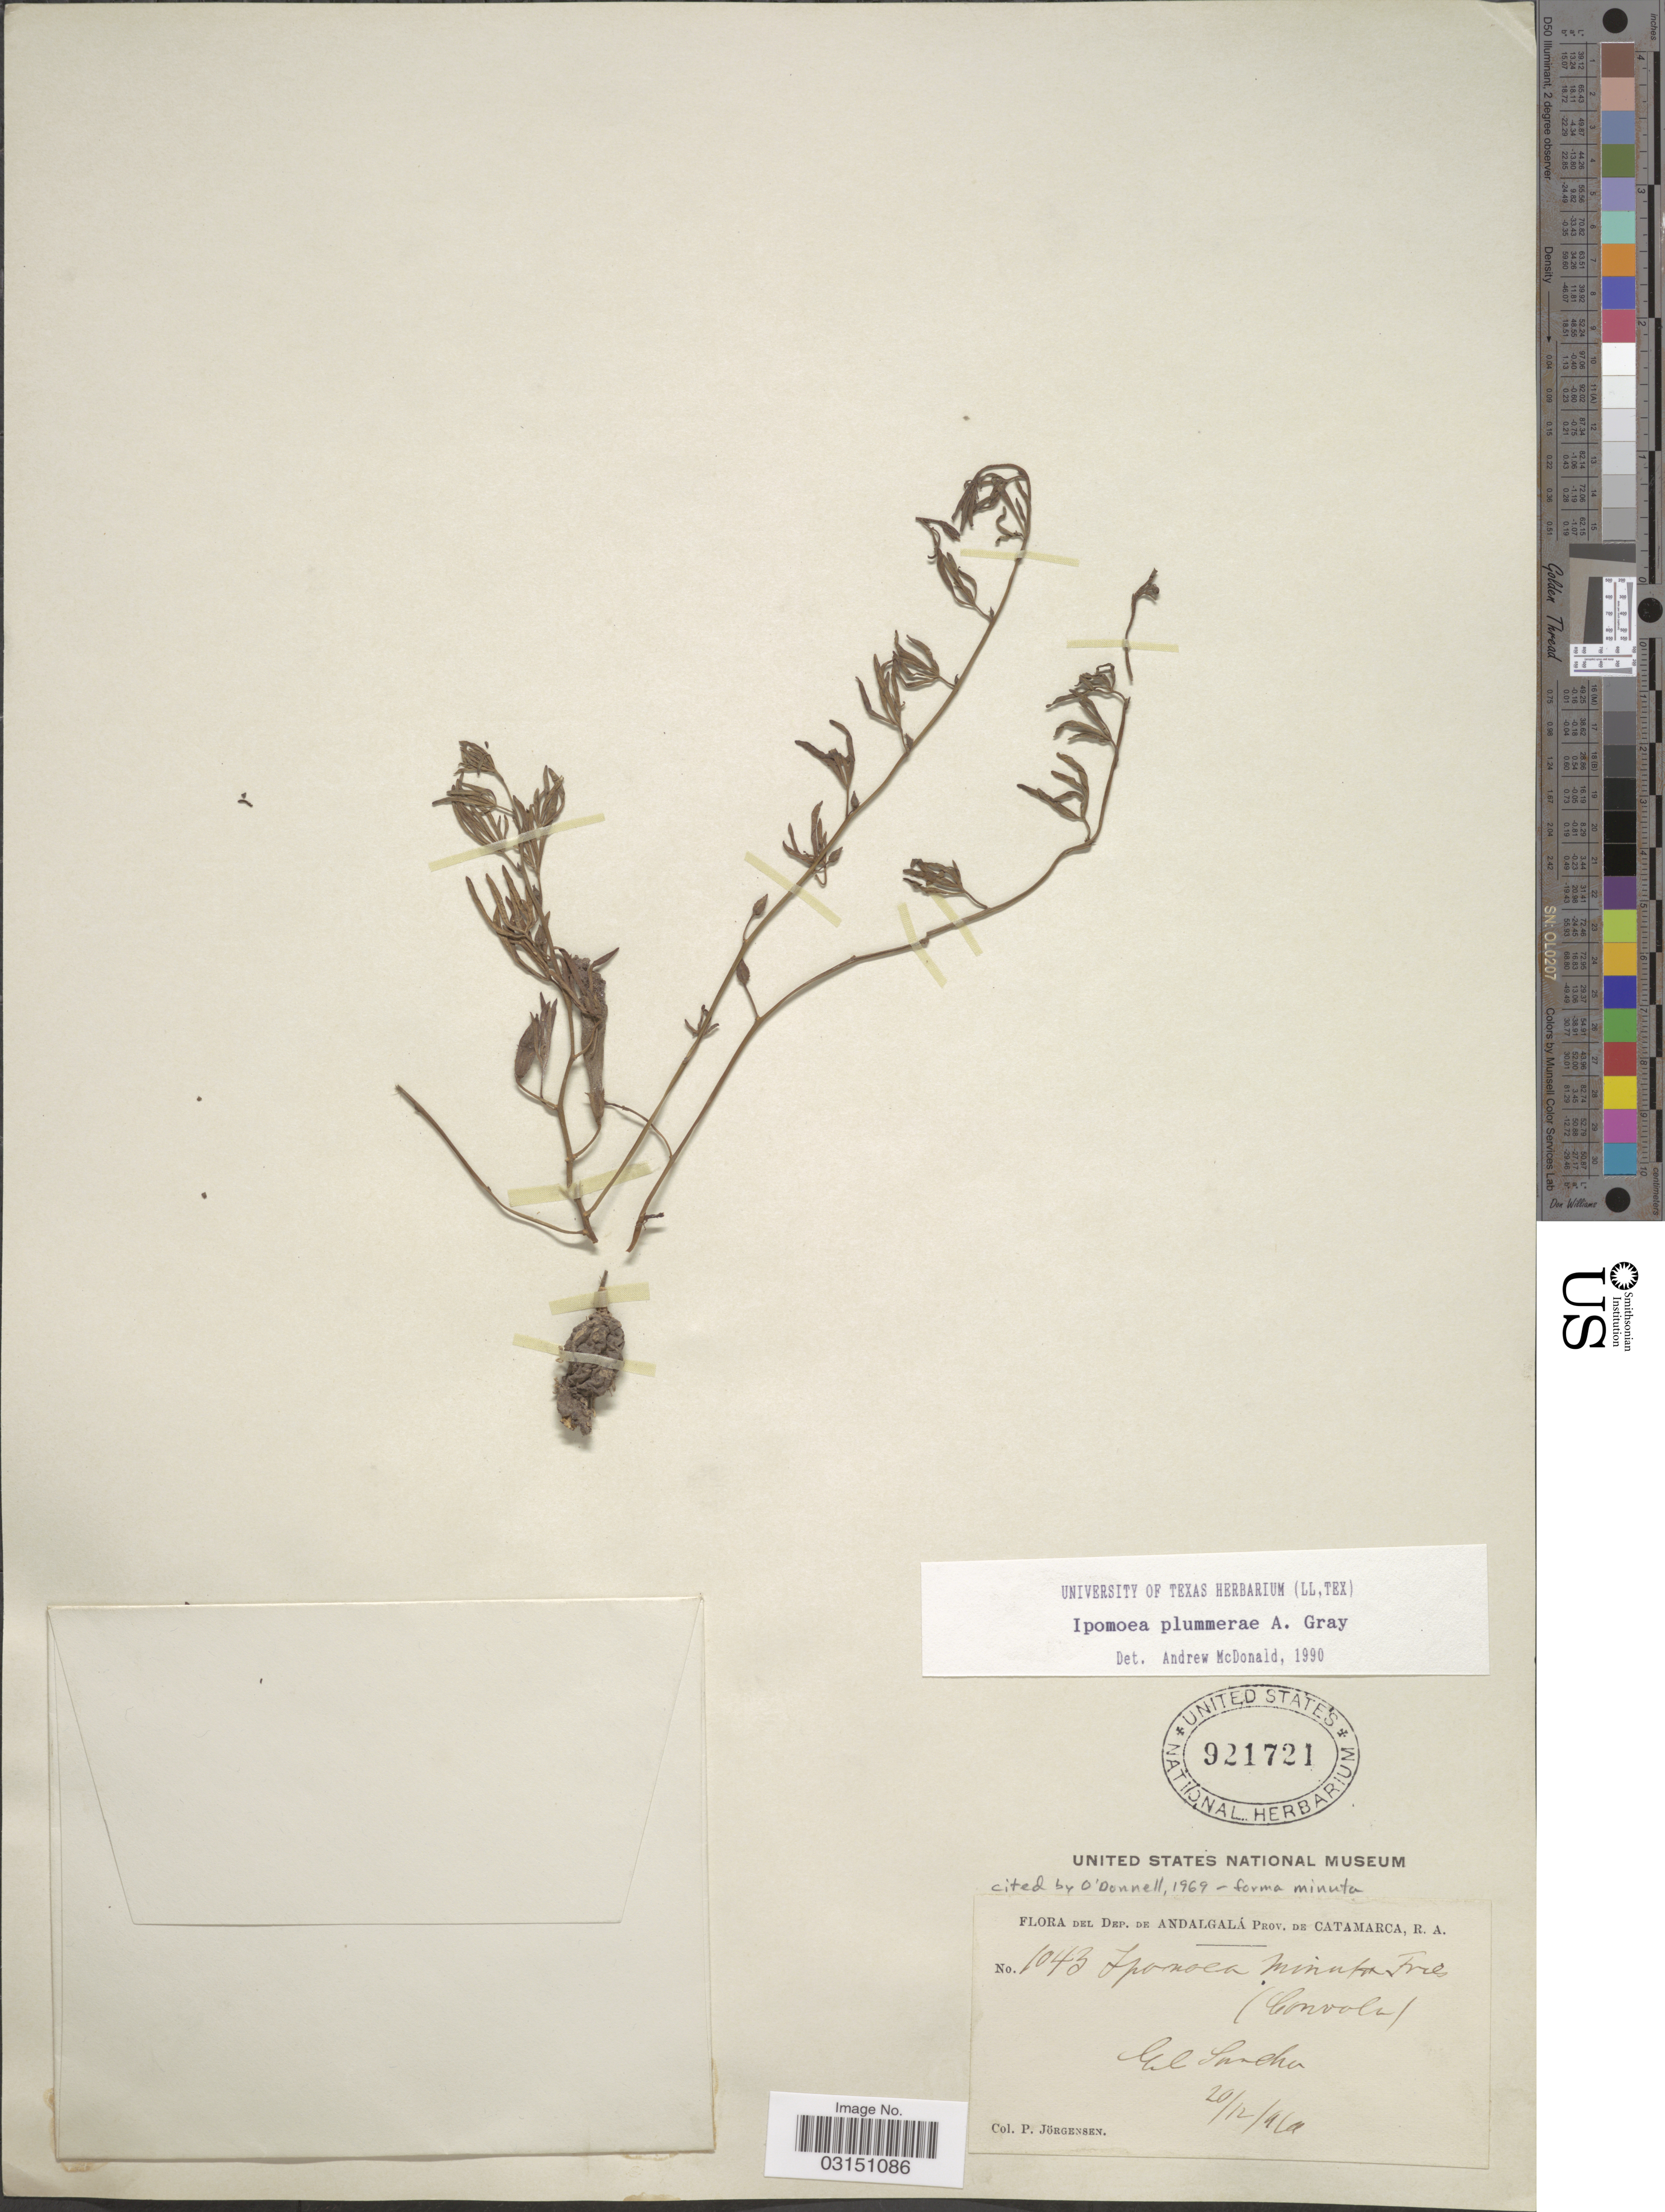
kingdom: Plantae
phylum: Tracheophyta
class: Magnoliopsida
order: Solanales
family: Convolvulaceae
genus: Ipomoea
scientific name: Ipomoea plummerae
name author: A. Gray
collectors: P. Jörgensen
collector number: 1043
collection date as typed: Transcribed d/m/y: 20/12/91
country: Argentina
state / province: Catamarca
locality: Dep. de Andalgalá. El Suncho.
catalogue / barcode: US 921721